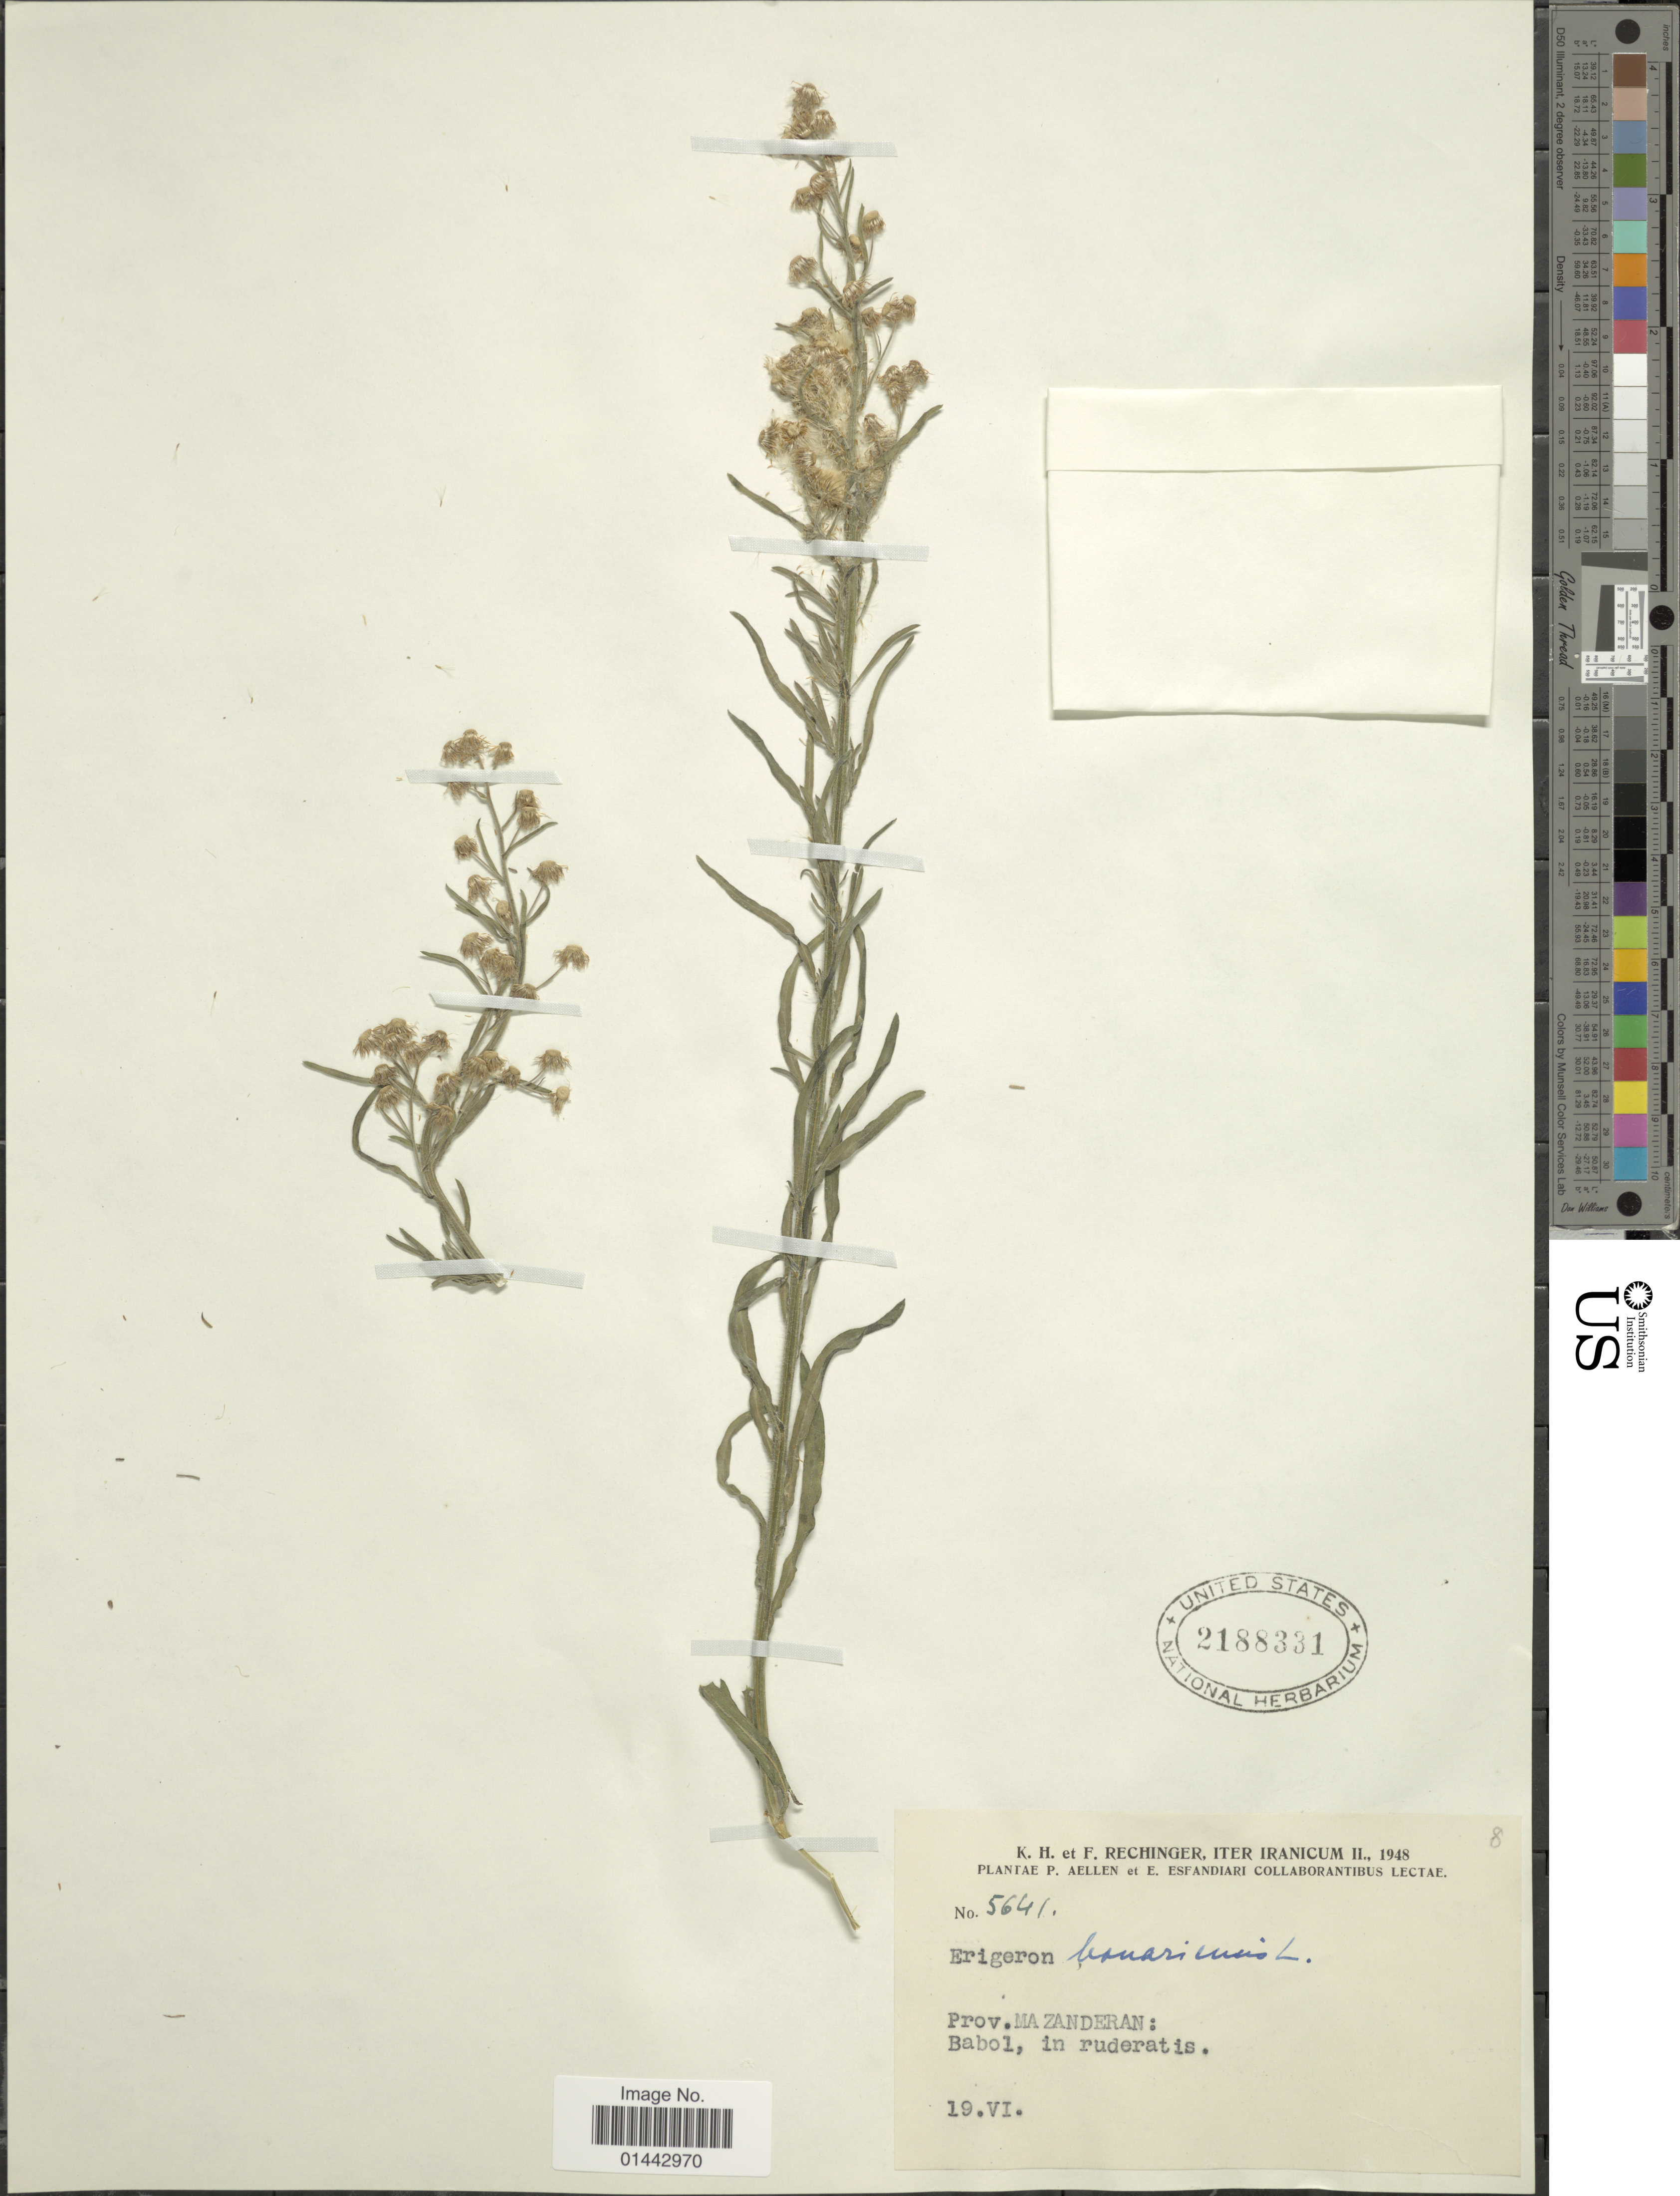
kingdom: Plantae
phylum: Tracheophyta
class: Magnoliopsida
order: Asterales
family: Asteraceae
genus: Erigeron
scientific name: Erigeron bonariensis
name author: L.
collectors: P. Aellen & E. Esfandiari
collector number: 5641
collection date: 1948-06-19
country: Iran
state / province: Mazandaran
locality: Babol, in ruderatis.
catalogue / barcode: US 2188331